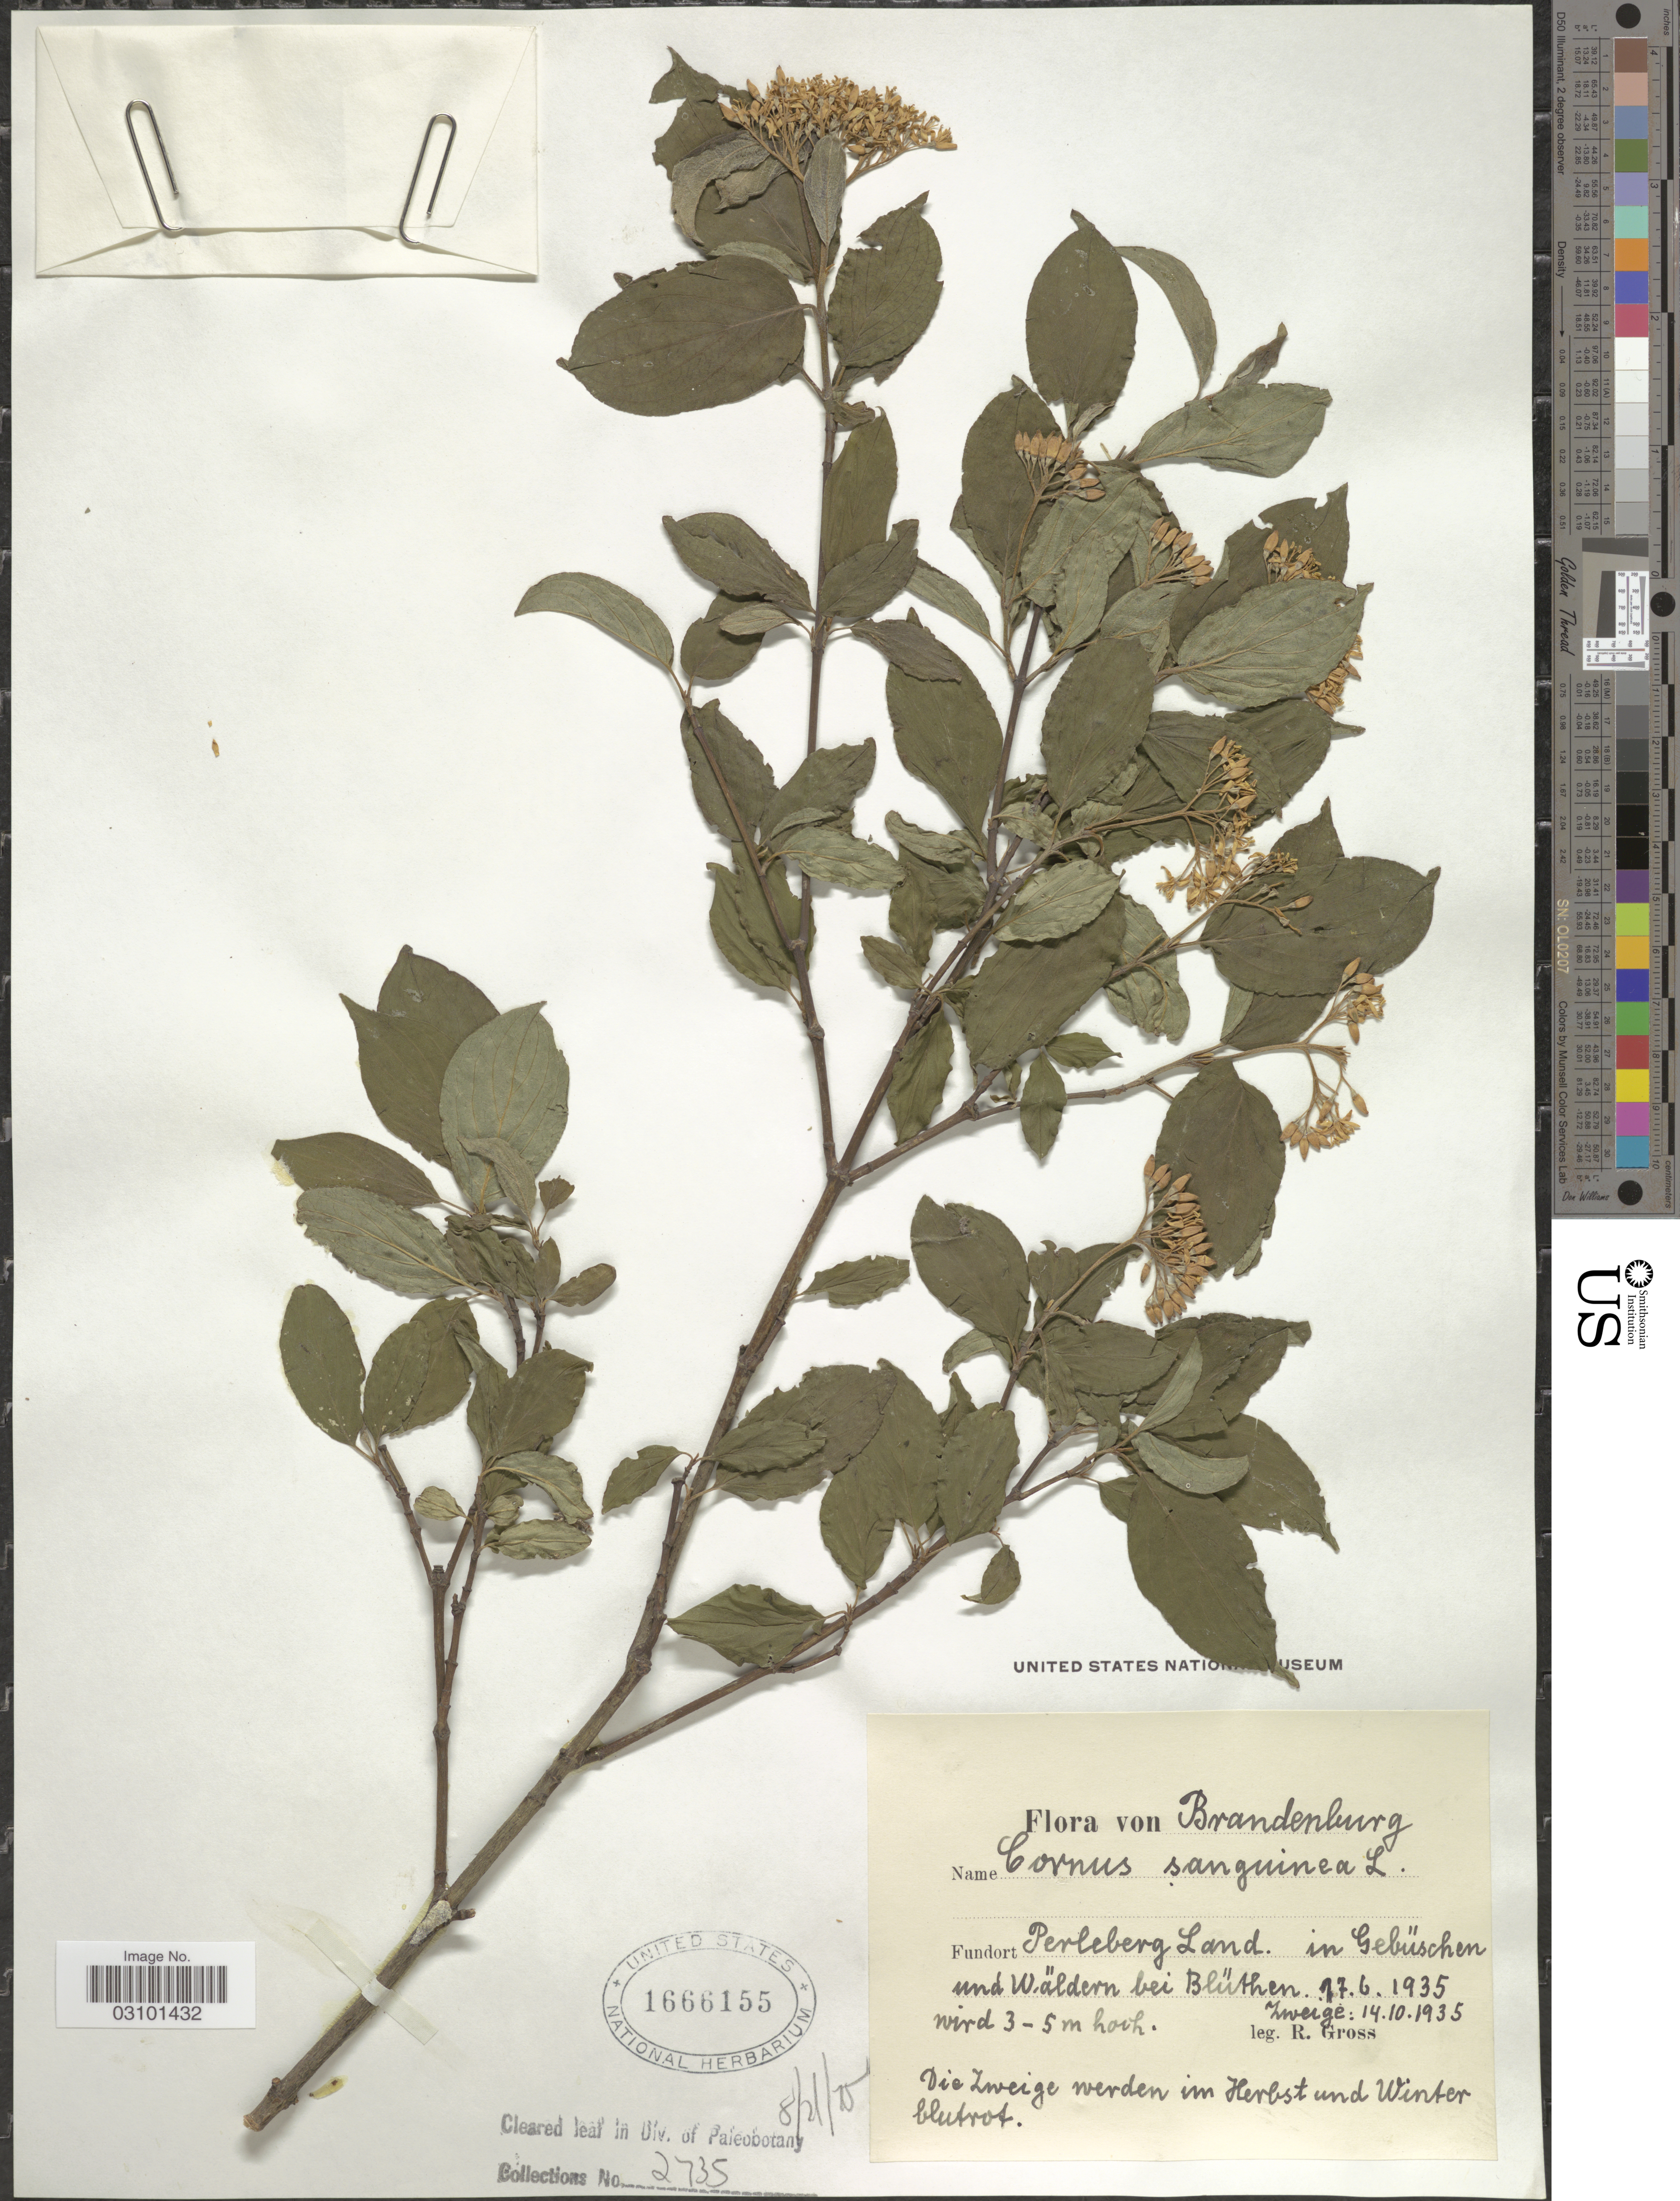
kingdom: Plantae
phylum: Tracheophyta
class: Magnoliopsida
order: Cornales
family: Cornaceae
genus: Cornus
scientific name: Cornus sanguinea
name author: L.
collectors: R. Gross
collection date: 1935-06-17/1935-10-14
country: Germany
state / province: Brandenburg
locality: Perleberg Land in Gebüschen und Wäldern bei Blüthen.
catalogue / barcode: US 1666155